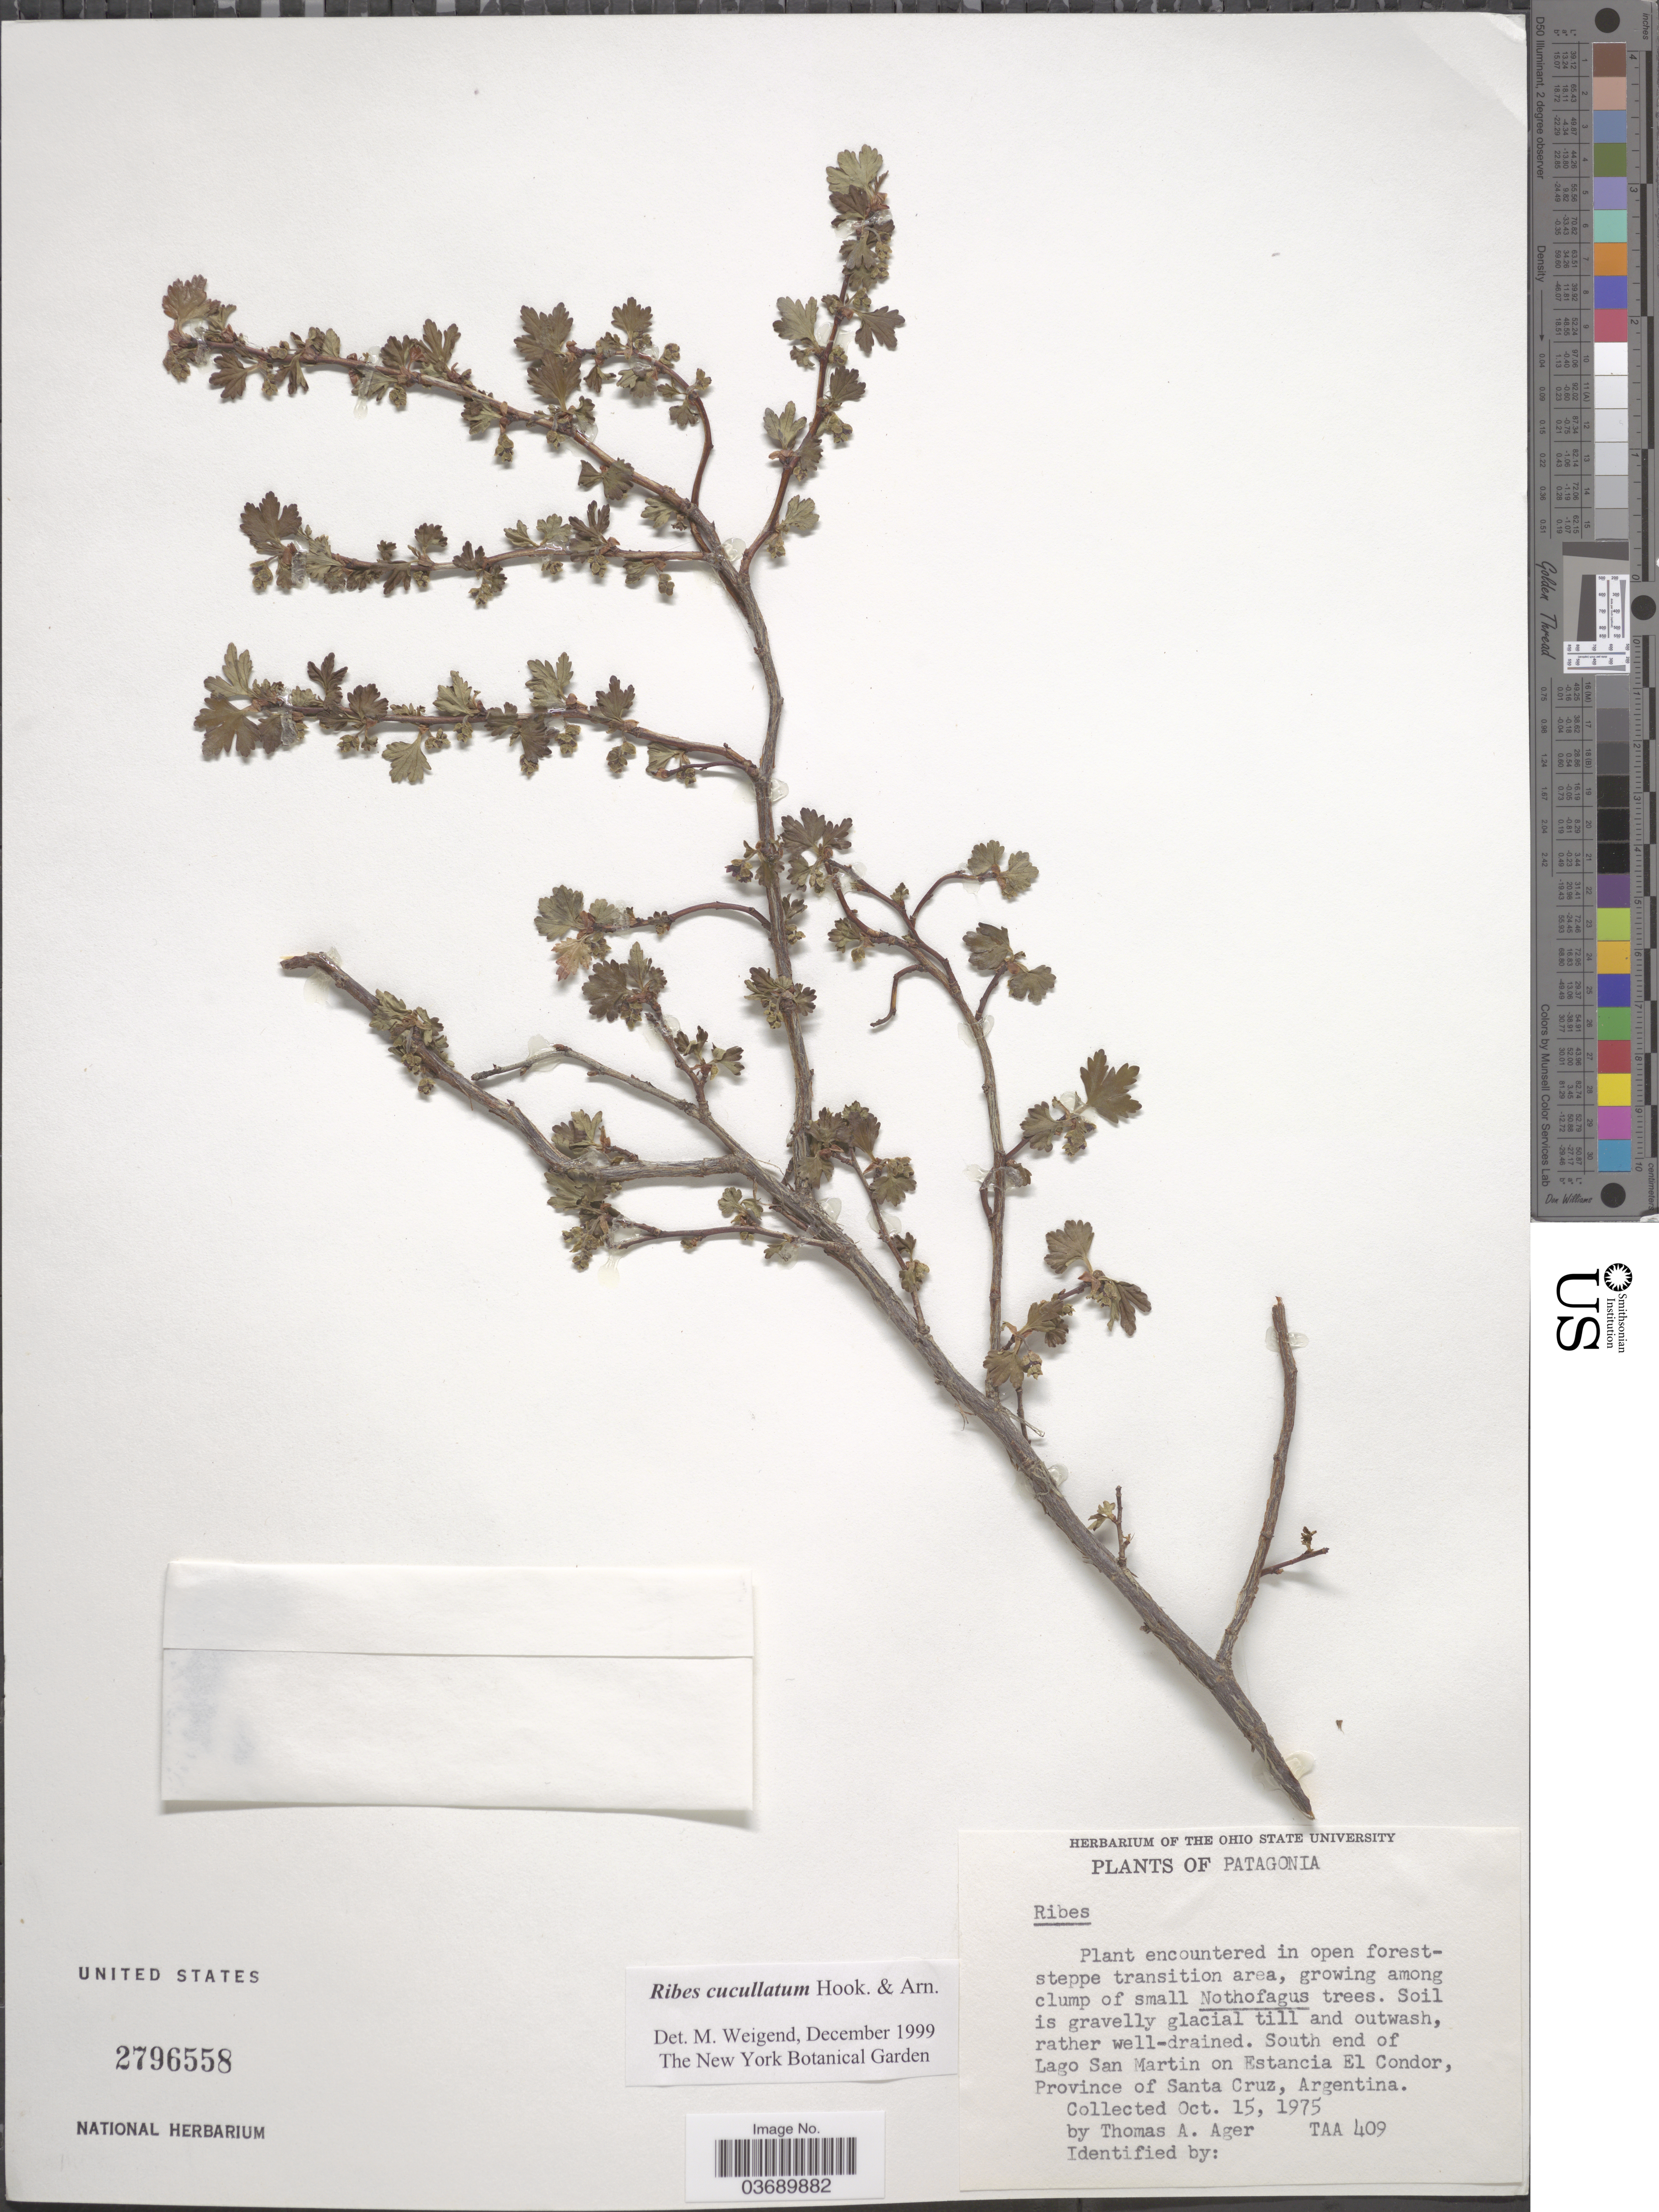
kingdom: Plantae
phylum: Tracheophyta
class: Magnoliopsida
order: Saxifragales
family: Grossulariaceae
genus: Ribes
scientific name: Ribes cucullatum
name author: Hook. & Arn.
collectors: T. A. Ager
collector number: TAA 409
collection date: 1975-10-15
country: Argentina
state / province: Santa Cruz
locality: Patagonia. South end of Lago San Martin on Estancia El Condor.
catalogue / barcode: US 2796558